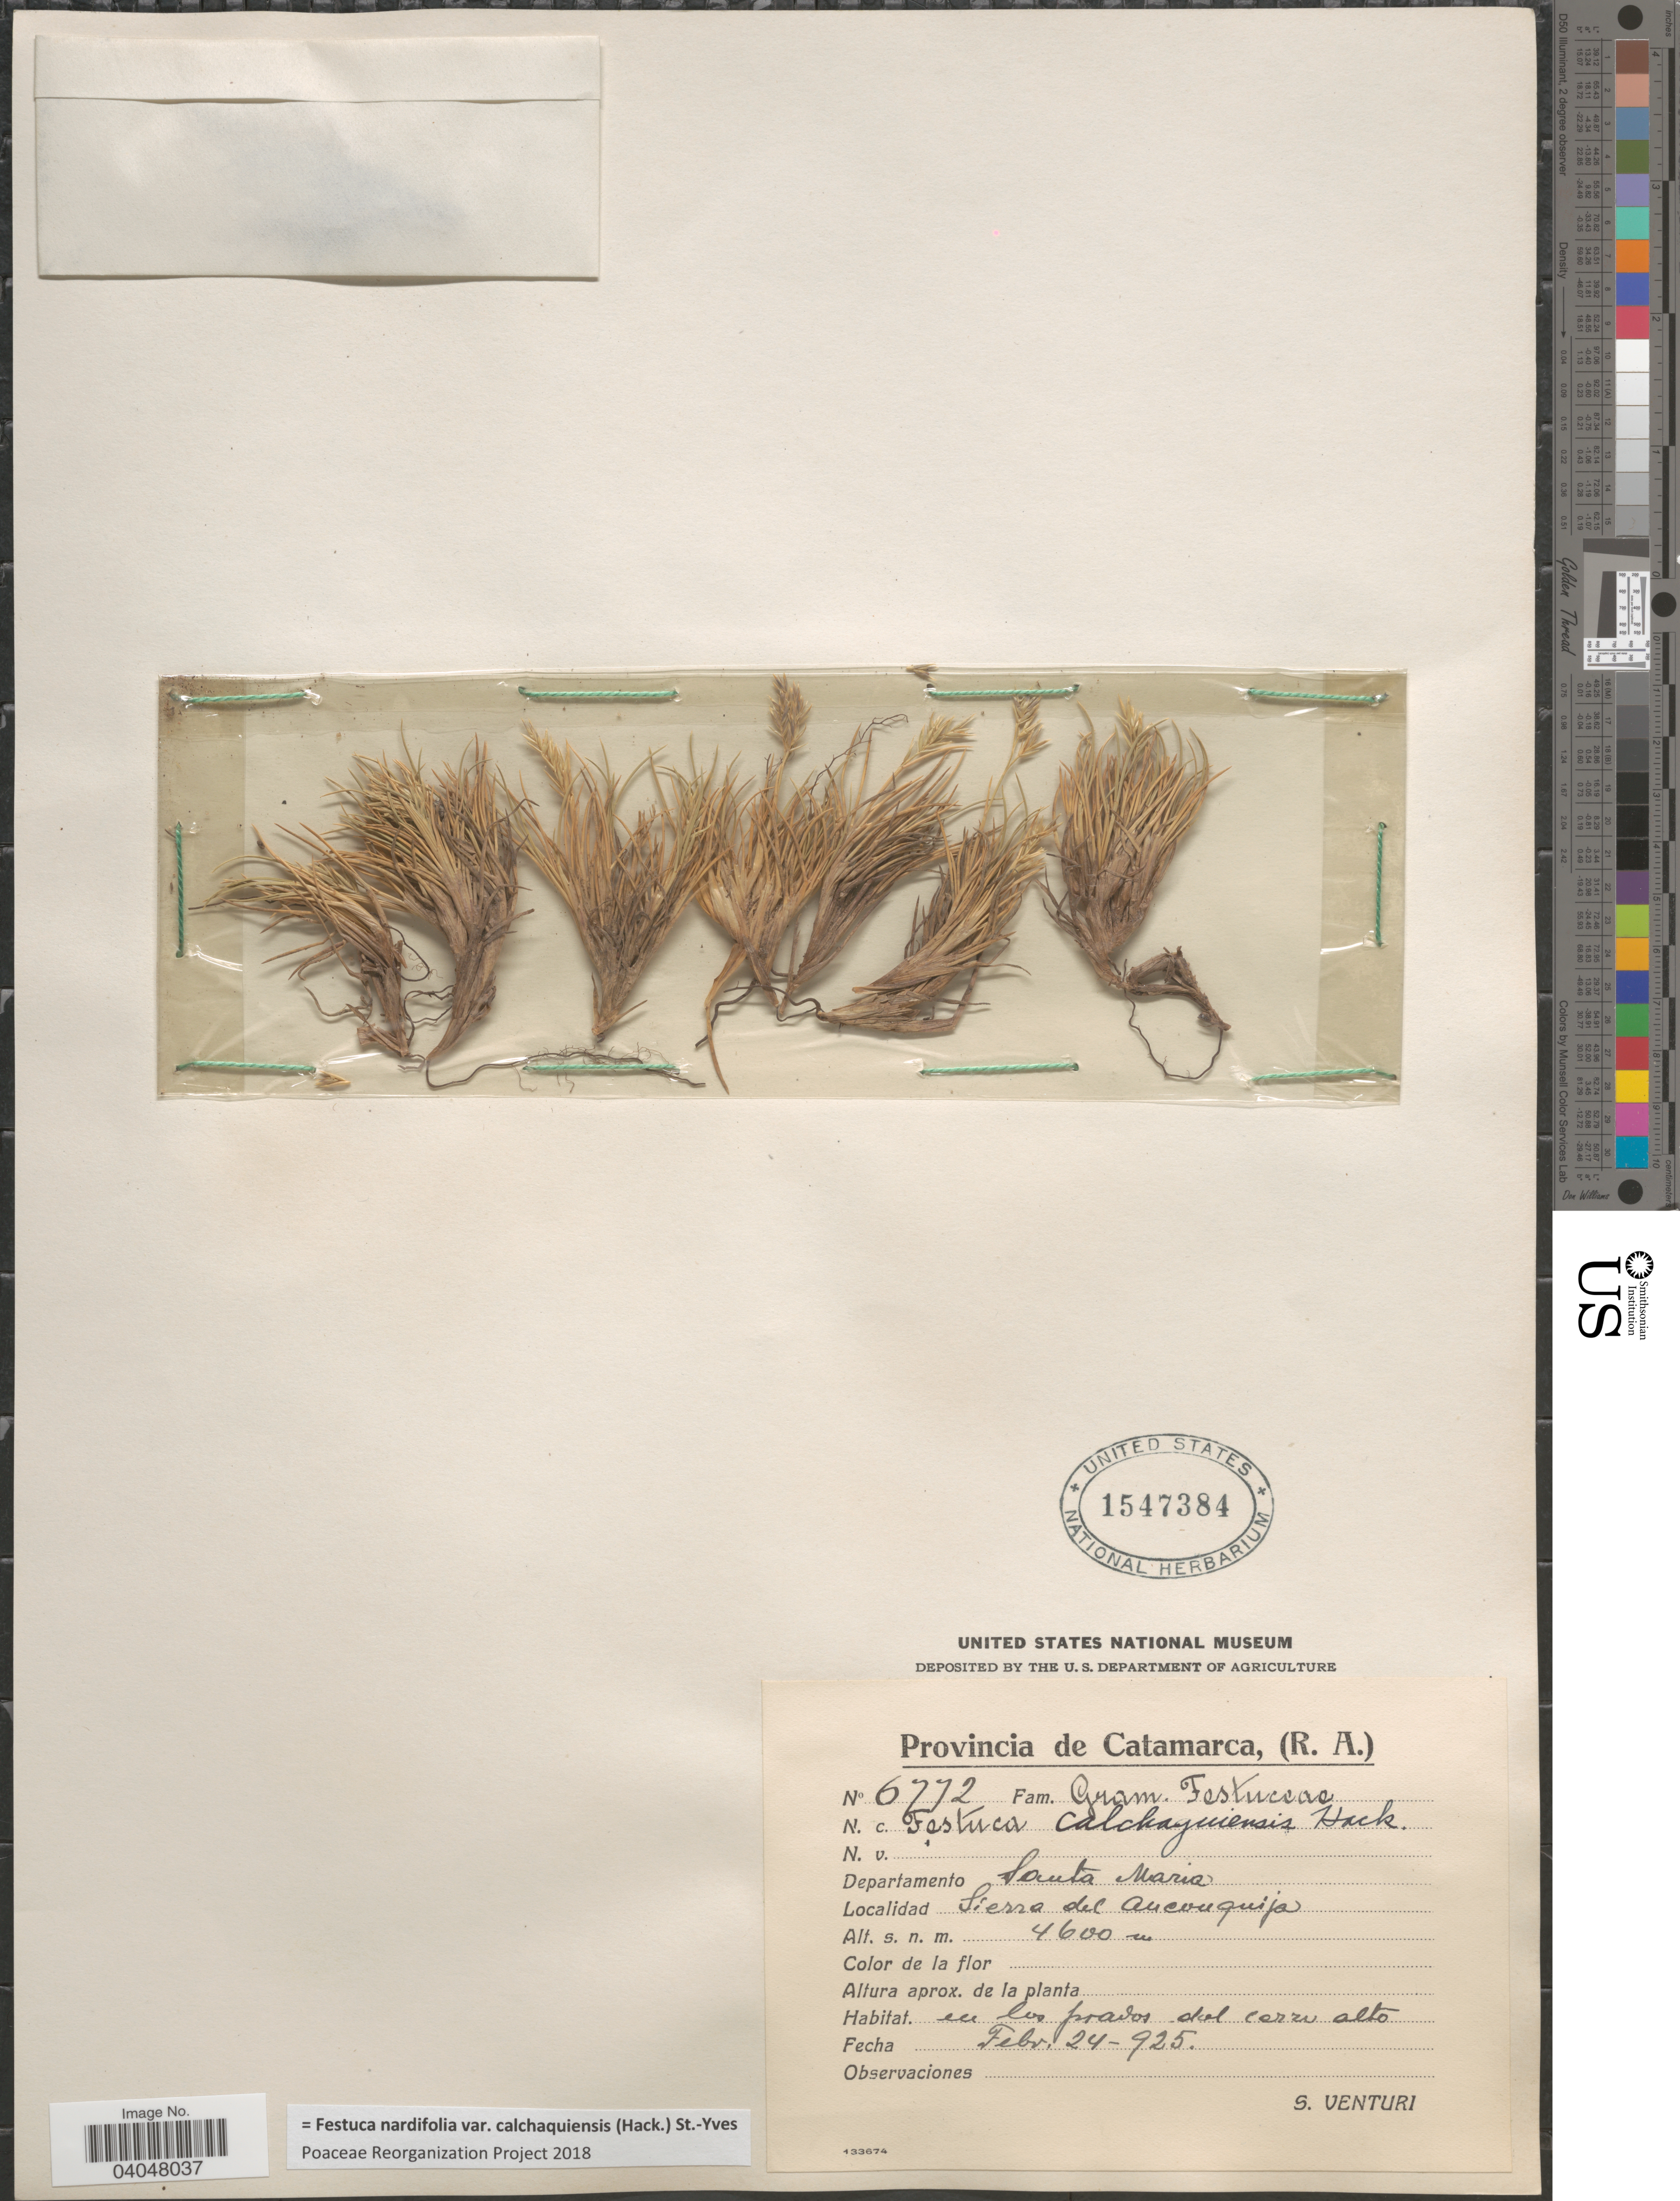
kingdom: Plantae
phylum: Tracheophyta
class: Liliopsida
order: Poales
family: Poaceae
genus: Festuca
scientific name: Festuca nardifolia var. calchaquiensis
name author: (Hack.) St.-Yves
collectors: S. Venturi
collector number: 6772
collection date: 1925-02-24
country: Argentina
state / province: Catamarca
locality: Departamento Santa Maria. Sierra del Anconquija.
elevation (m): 4600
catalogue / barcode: US 1547384